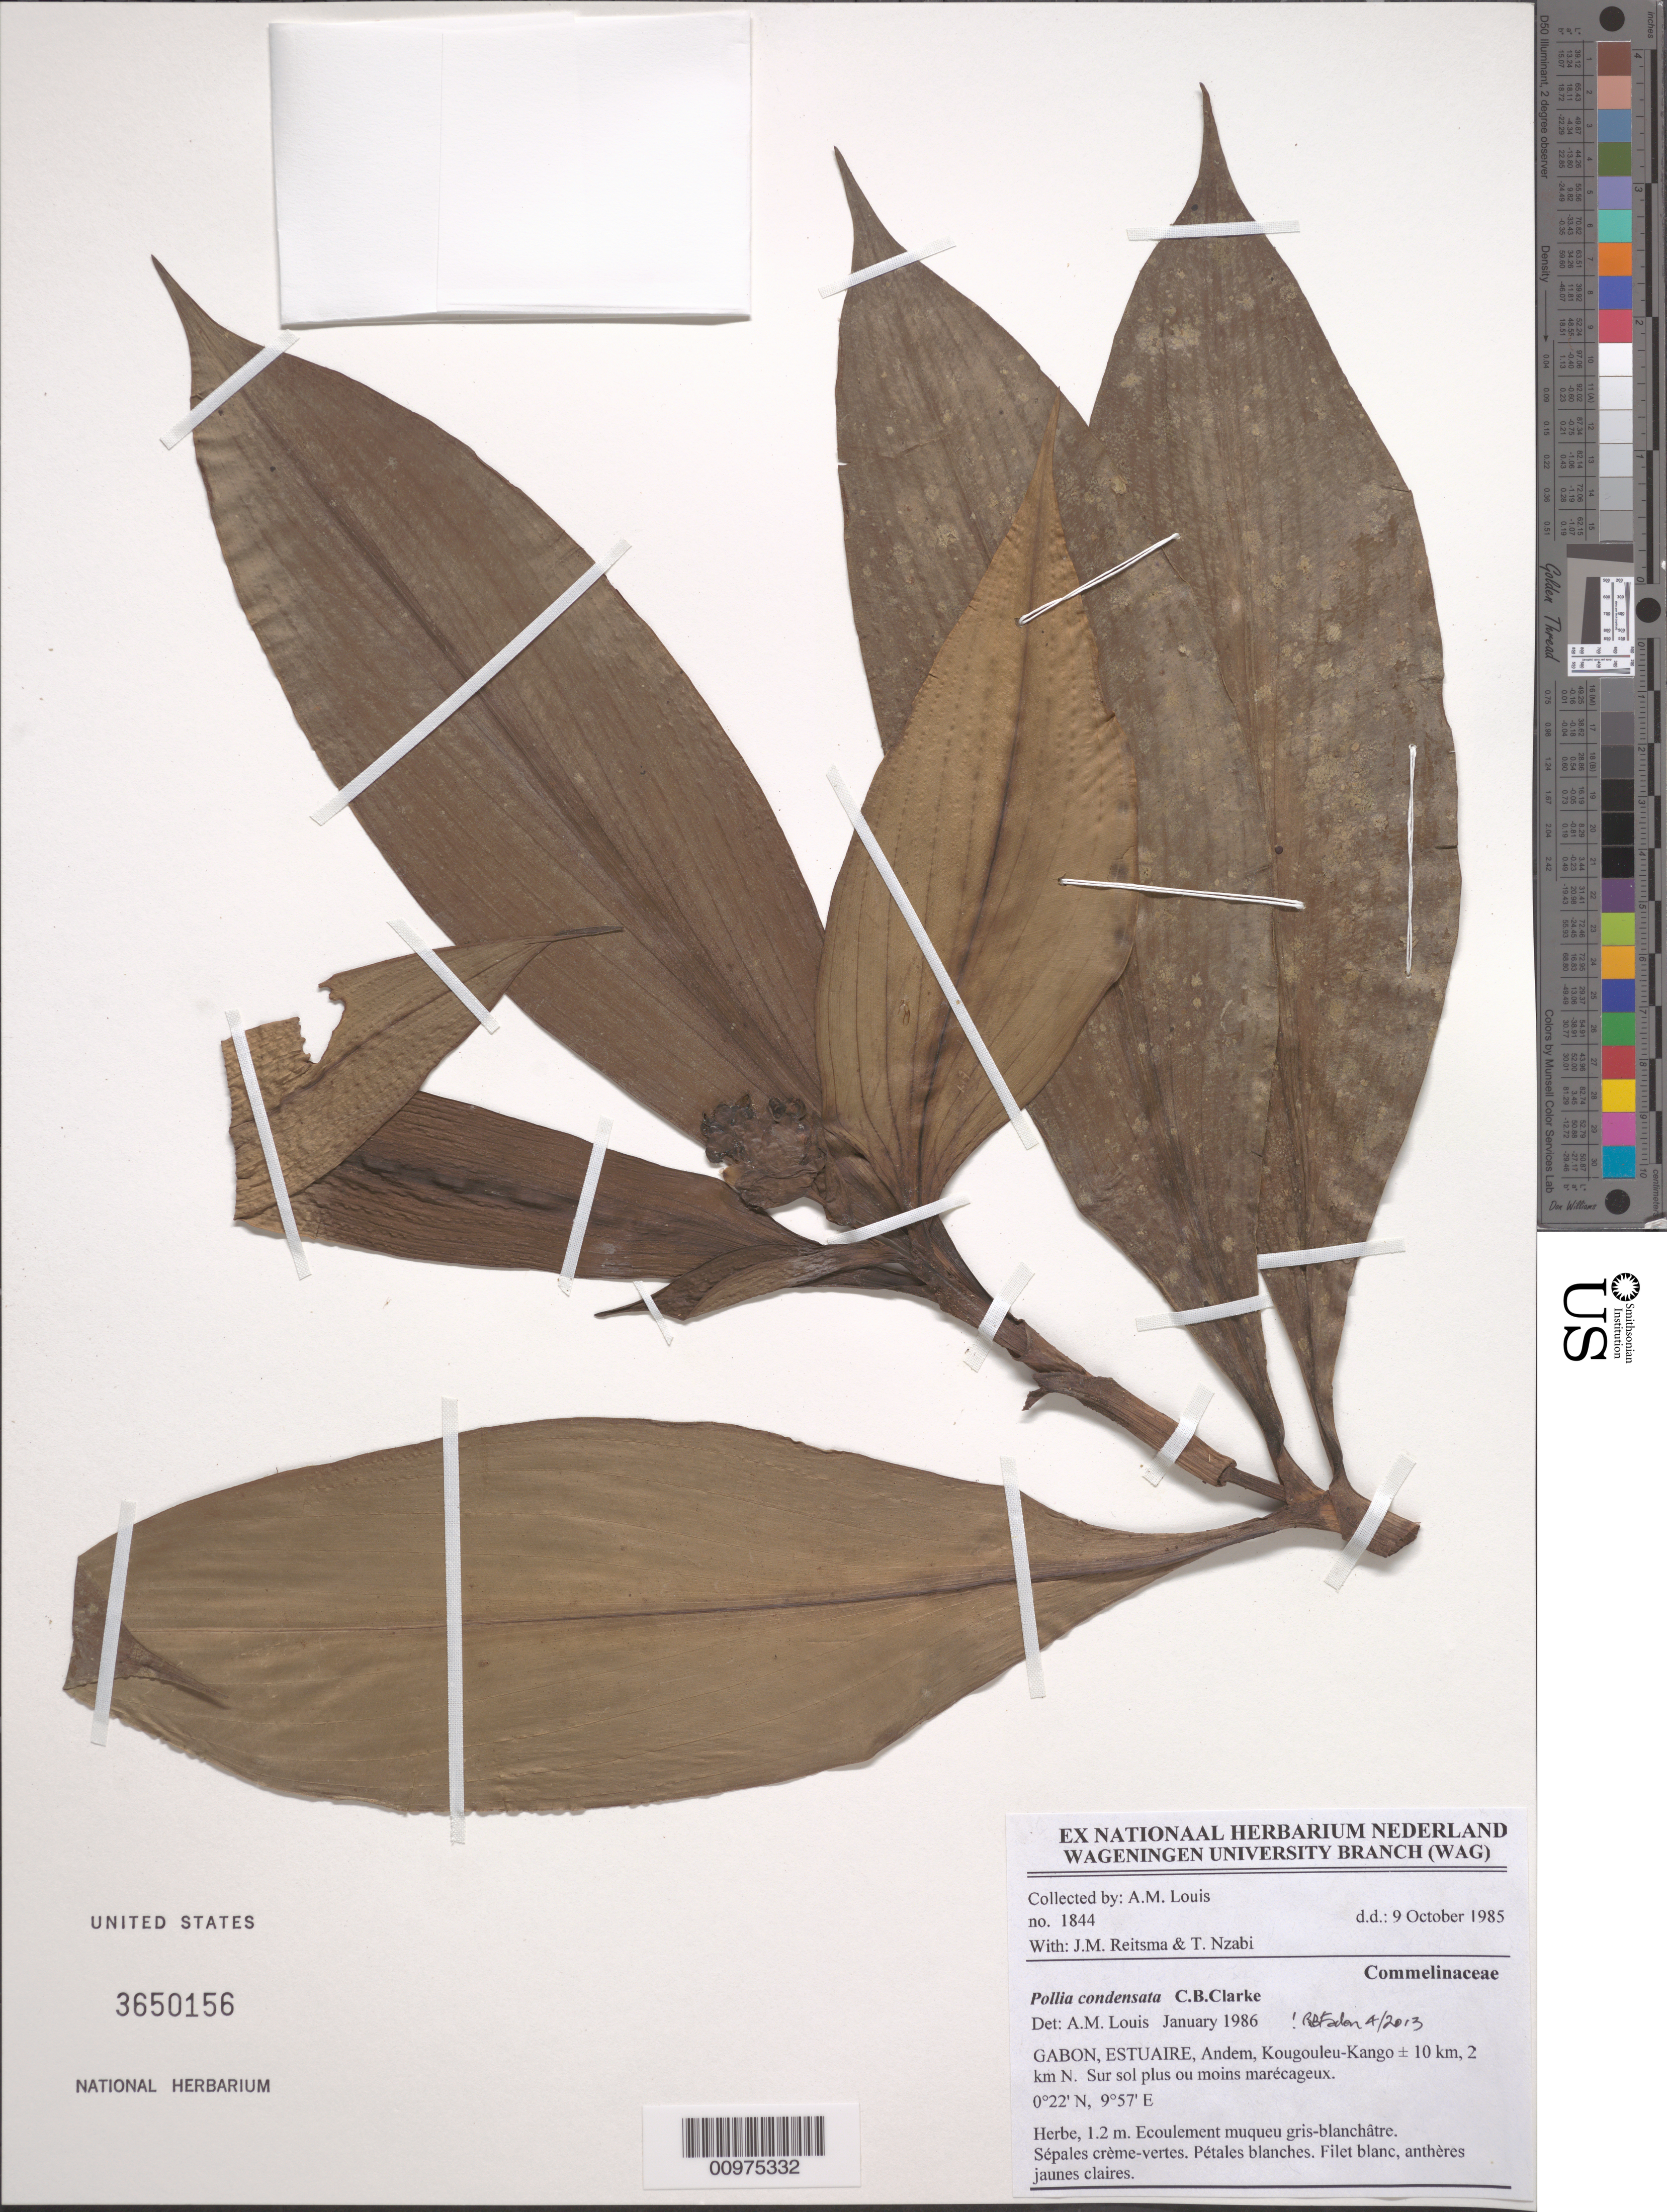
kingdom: Plantae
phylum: Tracheophyta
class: Liliopsida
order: Commelinales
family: Commelinaceae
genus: Pollia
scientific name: Pollia condensata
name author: C.B. Clarke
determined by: Faden, Robert B., (US), Smithsonian Institution - National Museum of Natural History (UNITED STATES)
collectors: A. Louis et al.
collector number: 1844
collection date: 1985-10-09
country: Gabon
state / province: Estuaire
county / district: Andem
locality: Kougouleu-Kango ± 10 km, 2 km N.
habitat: Sur sol plus ou moins marécageux.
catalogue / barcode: US 3650156